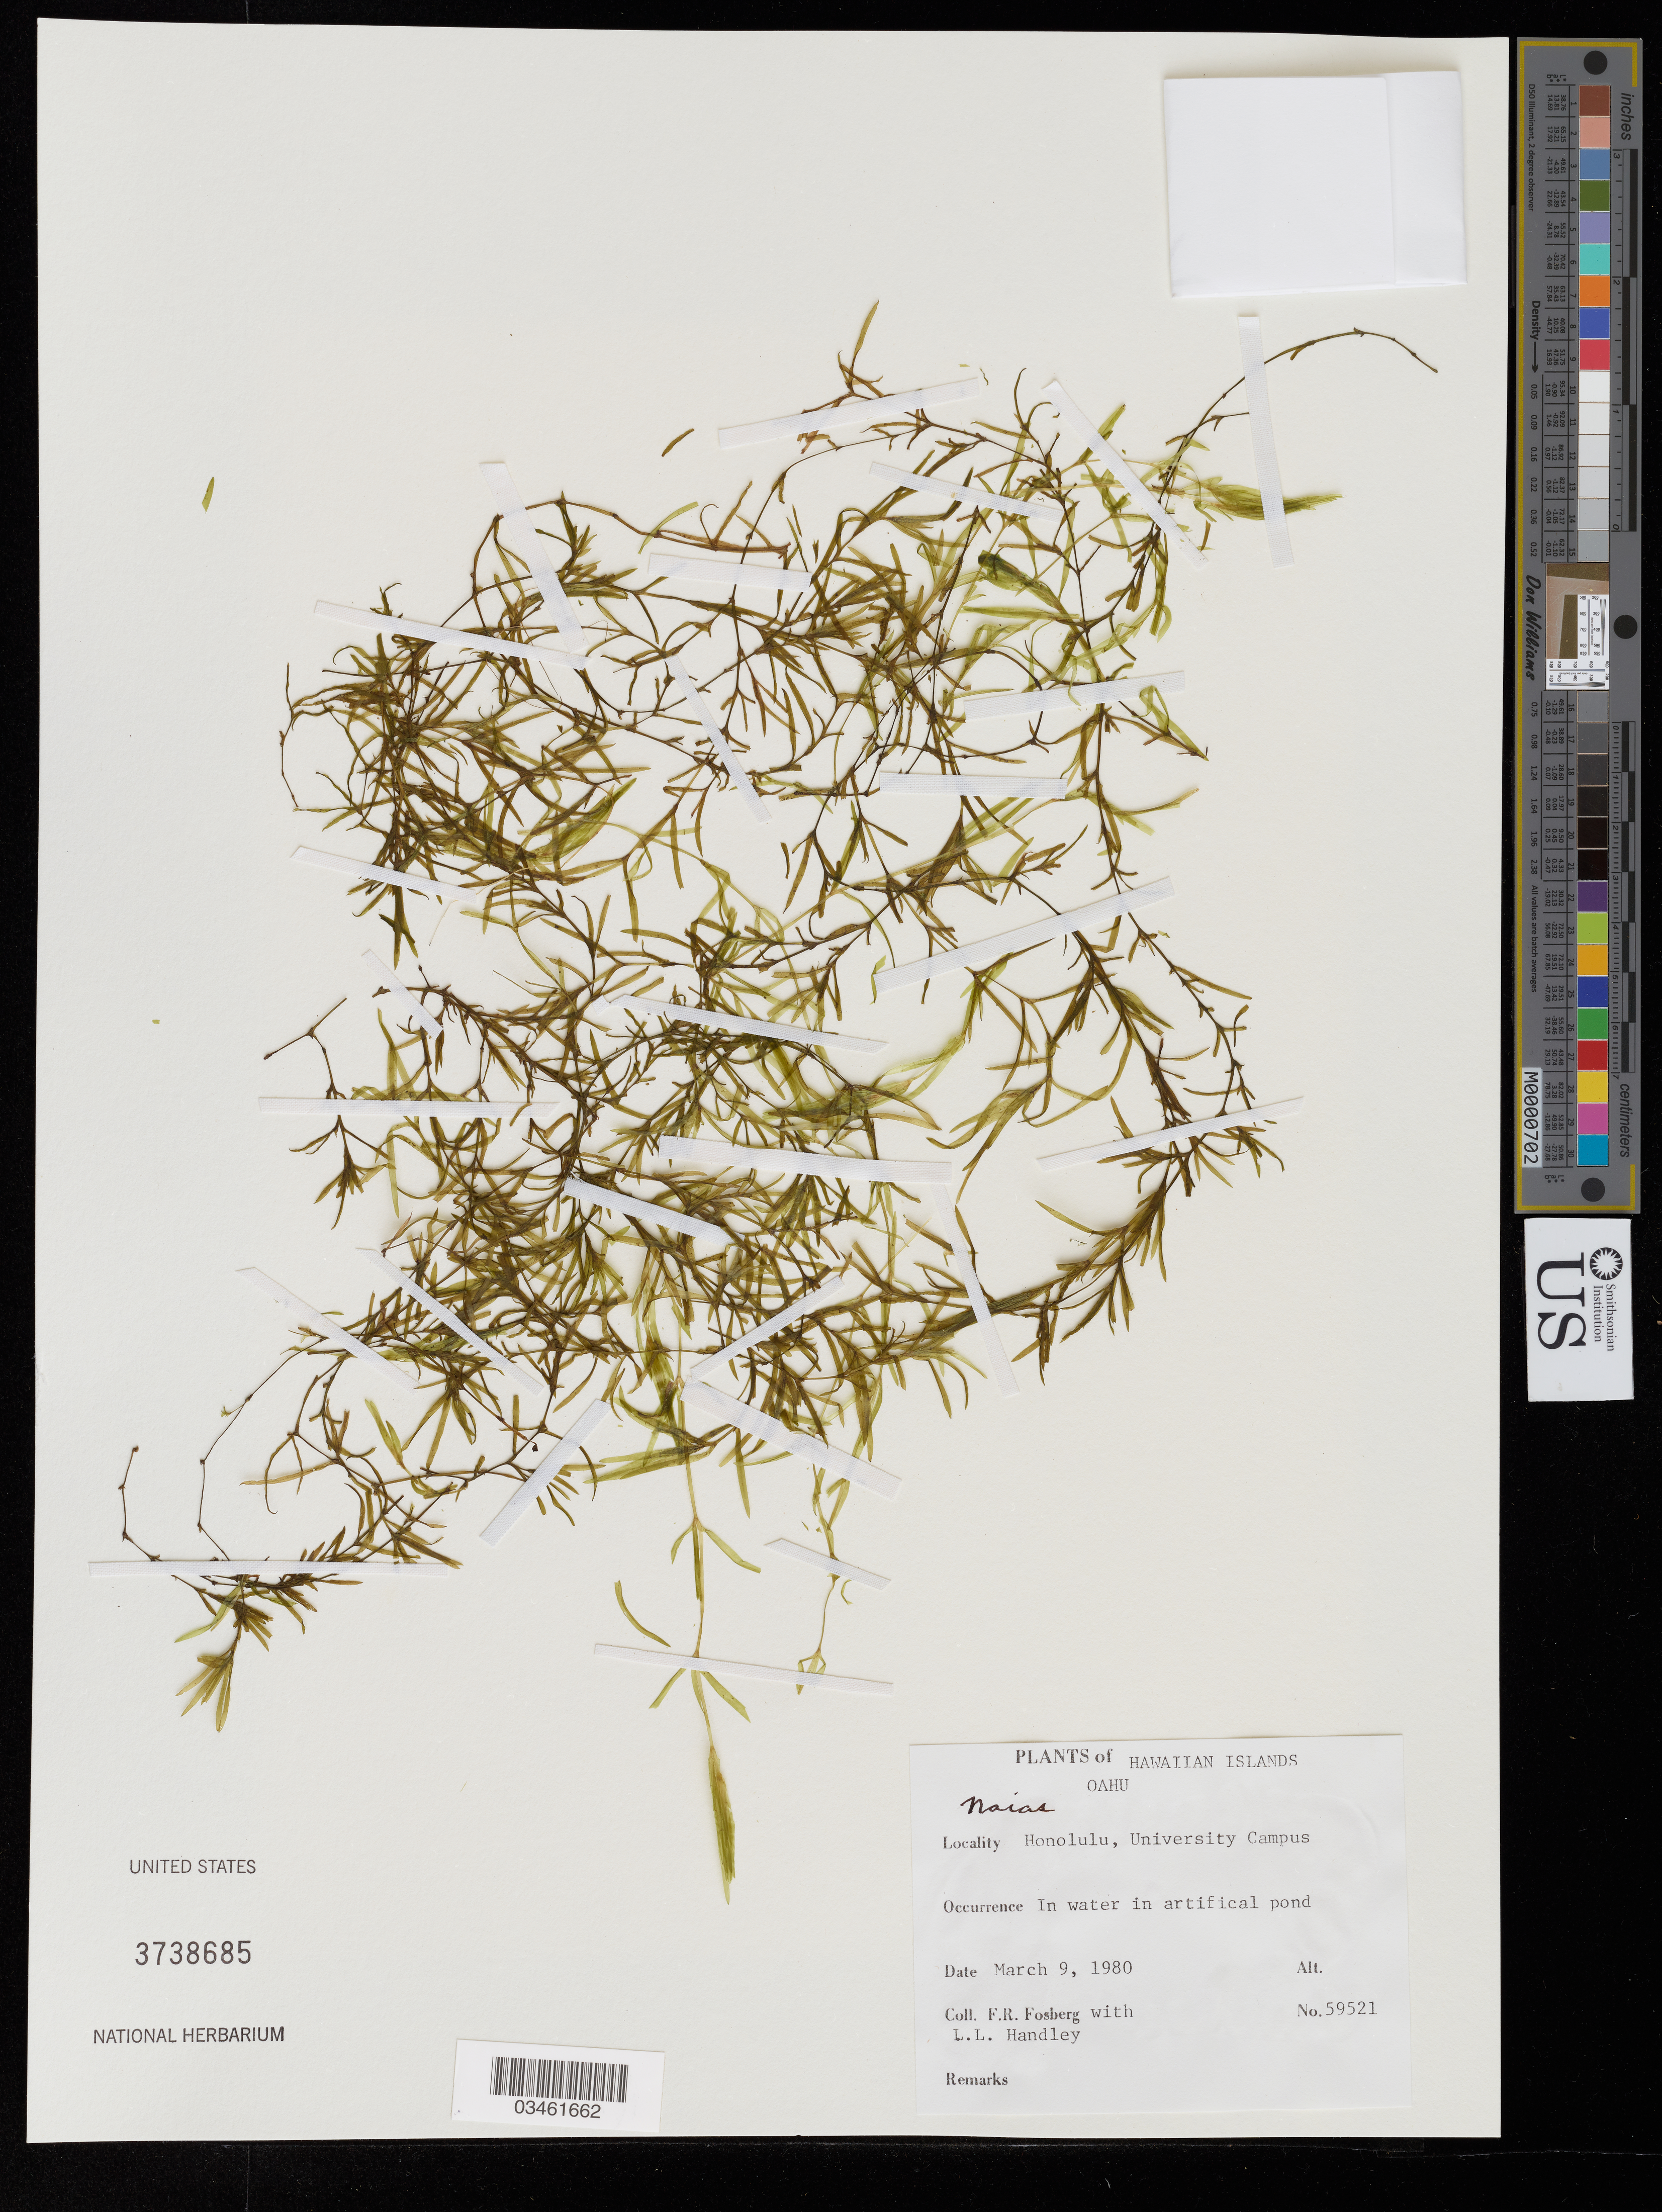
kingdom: Plantae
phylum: Tracheophyta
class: Liliopsida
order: Alismatales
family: Hydrocharitaceae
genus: Najas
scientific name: Najas sp.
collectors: F. R. Fosberg & L. Handley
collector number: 59521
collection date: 1980-03-09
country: United States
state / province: Hawaii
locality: Hawaiian Islands. Oahu. Honolulu, University Campus.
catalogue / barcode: US 3738685